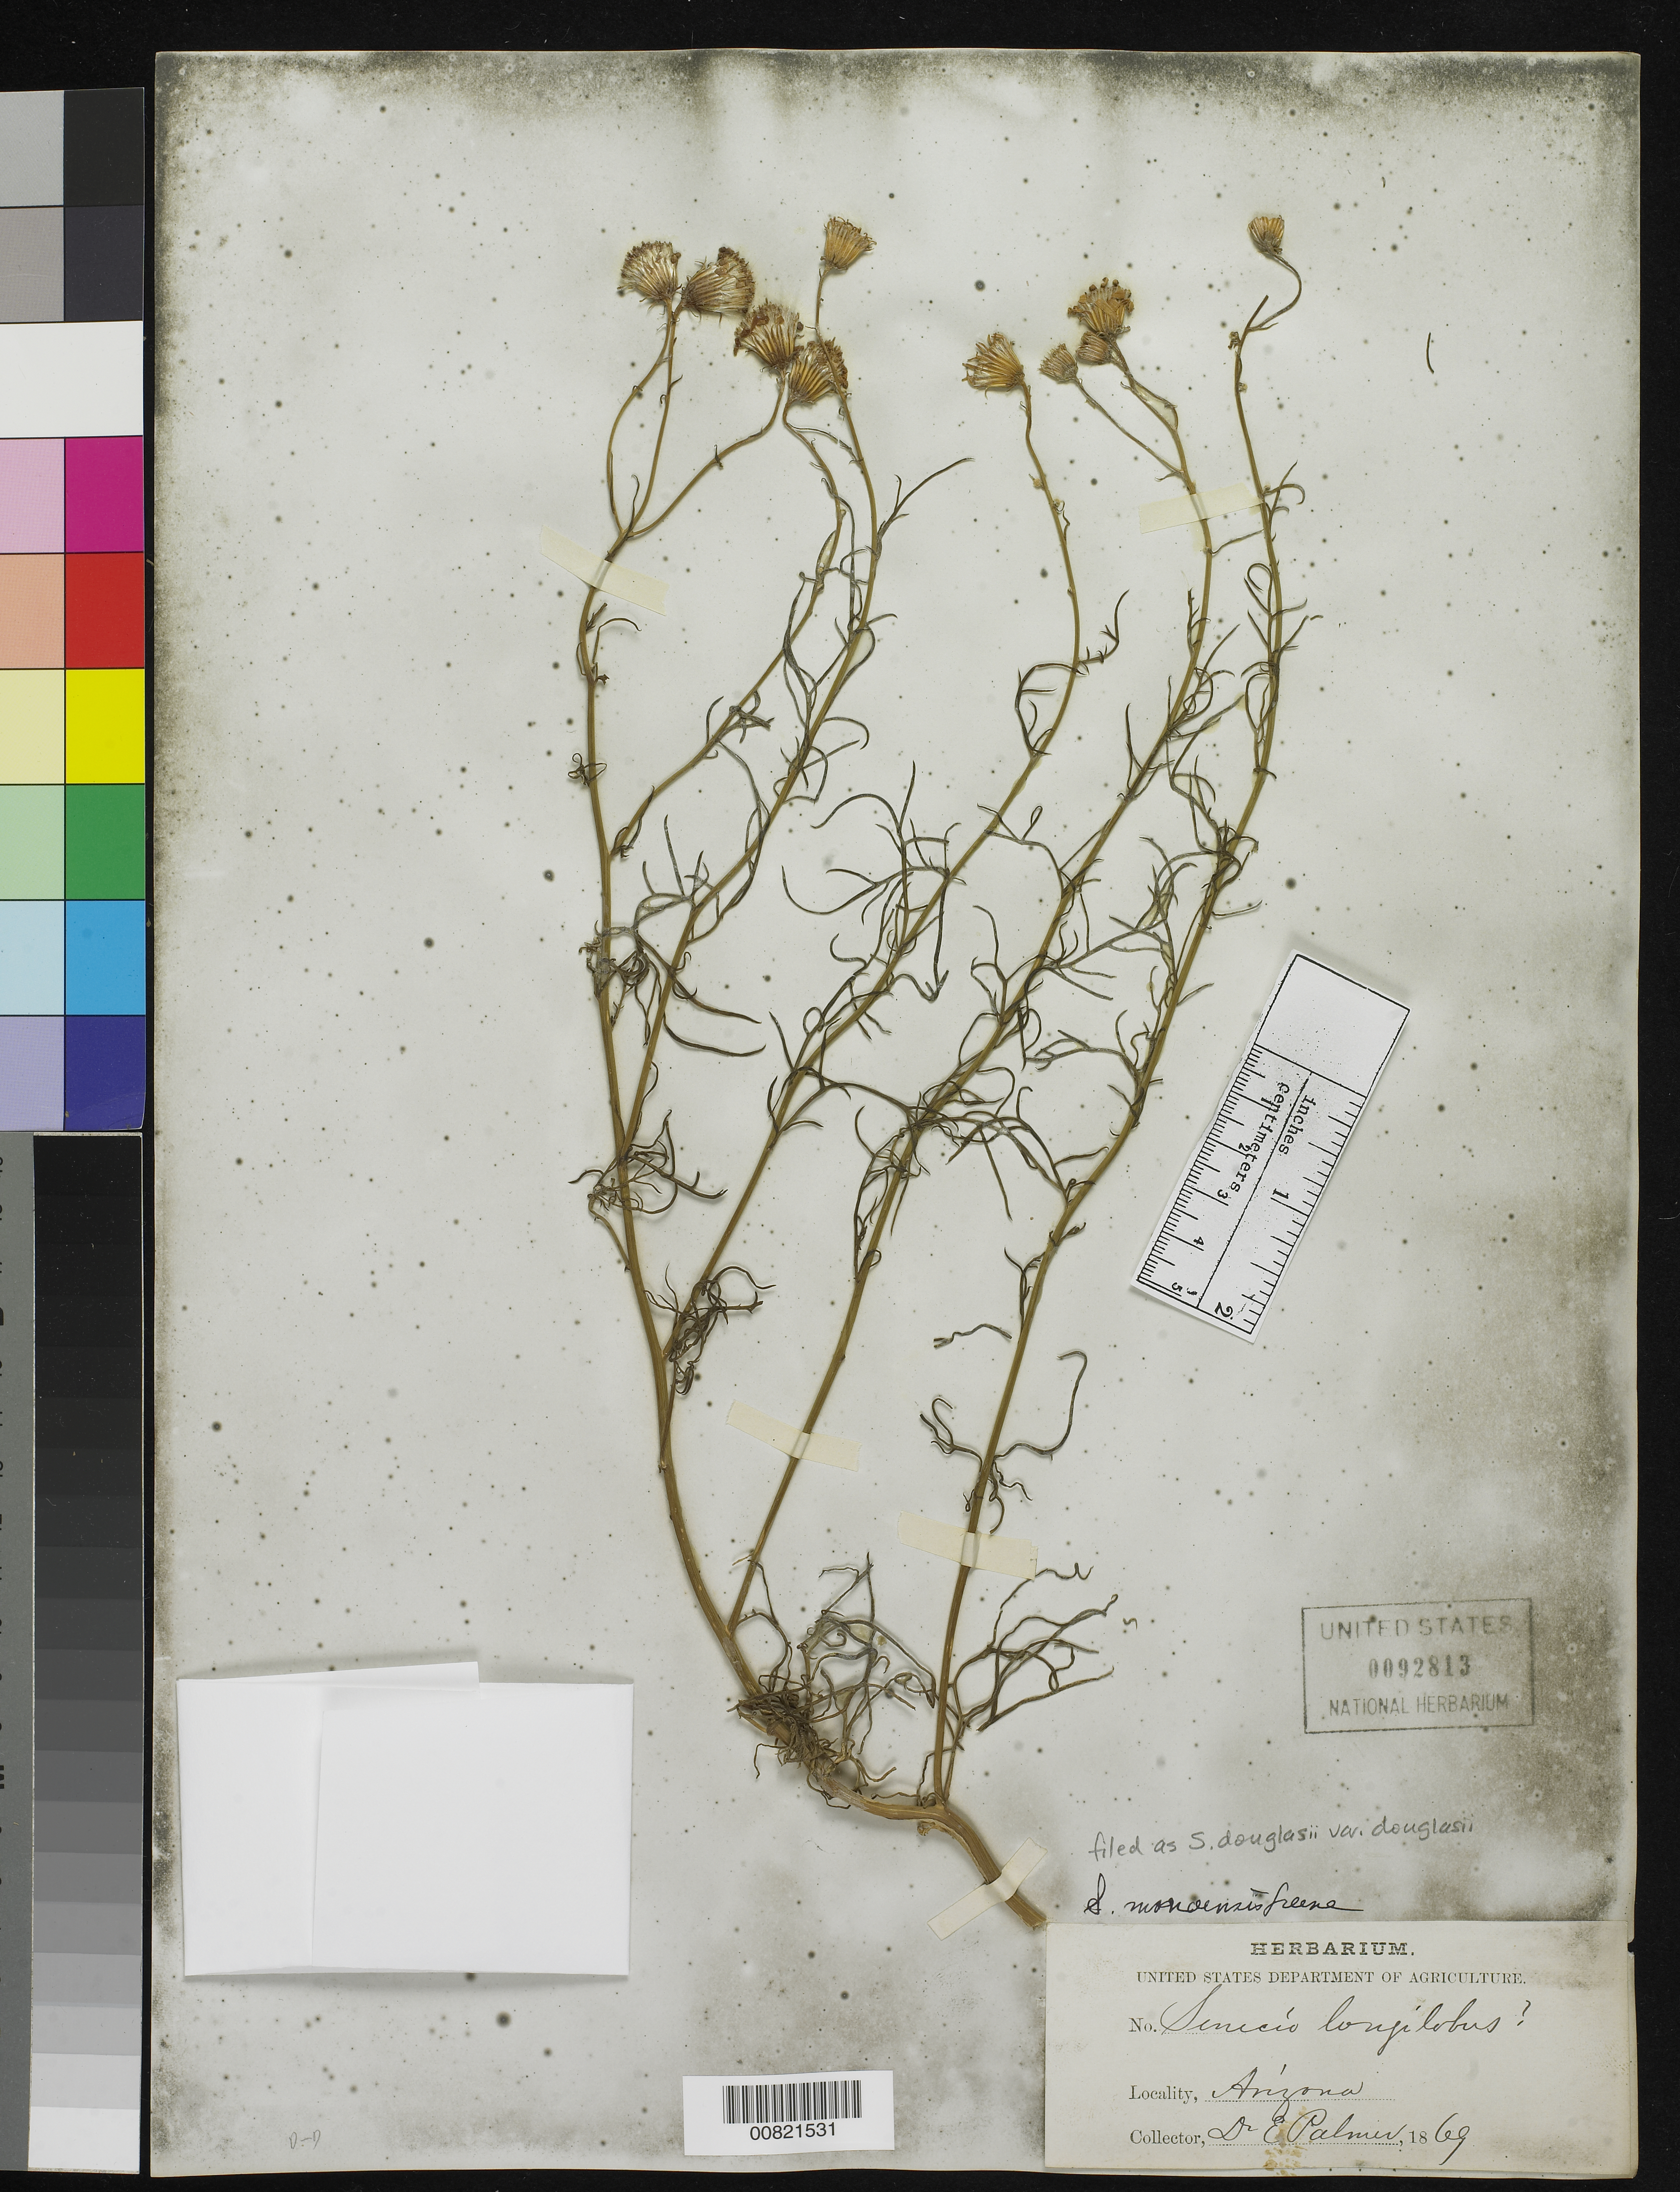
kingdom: Plantae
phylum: Tracheophyta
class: Magnoliopsida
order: Asterales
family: Asteraceae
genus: Senecio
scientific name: Senecio flaccidus var. douglasii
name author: (DC.) B.L. Turner & T.M. Barkley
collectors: E. Palmer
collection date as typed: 1869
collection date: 1869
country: United States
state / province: Arizona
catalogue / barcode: US 92813